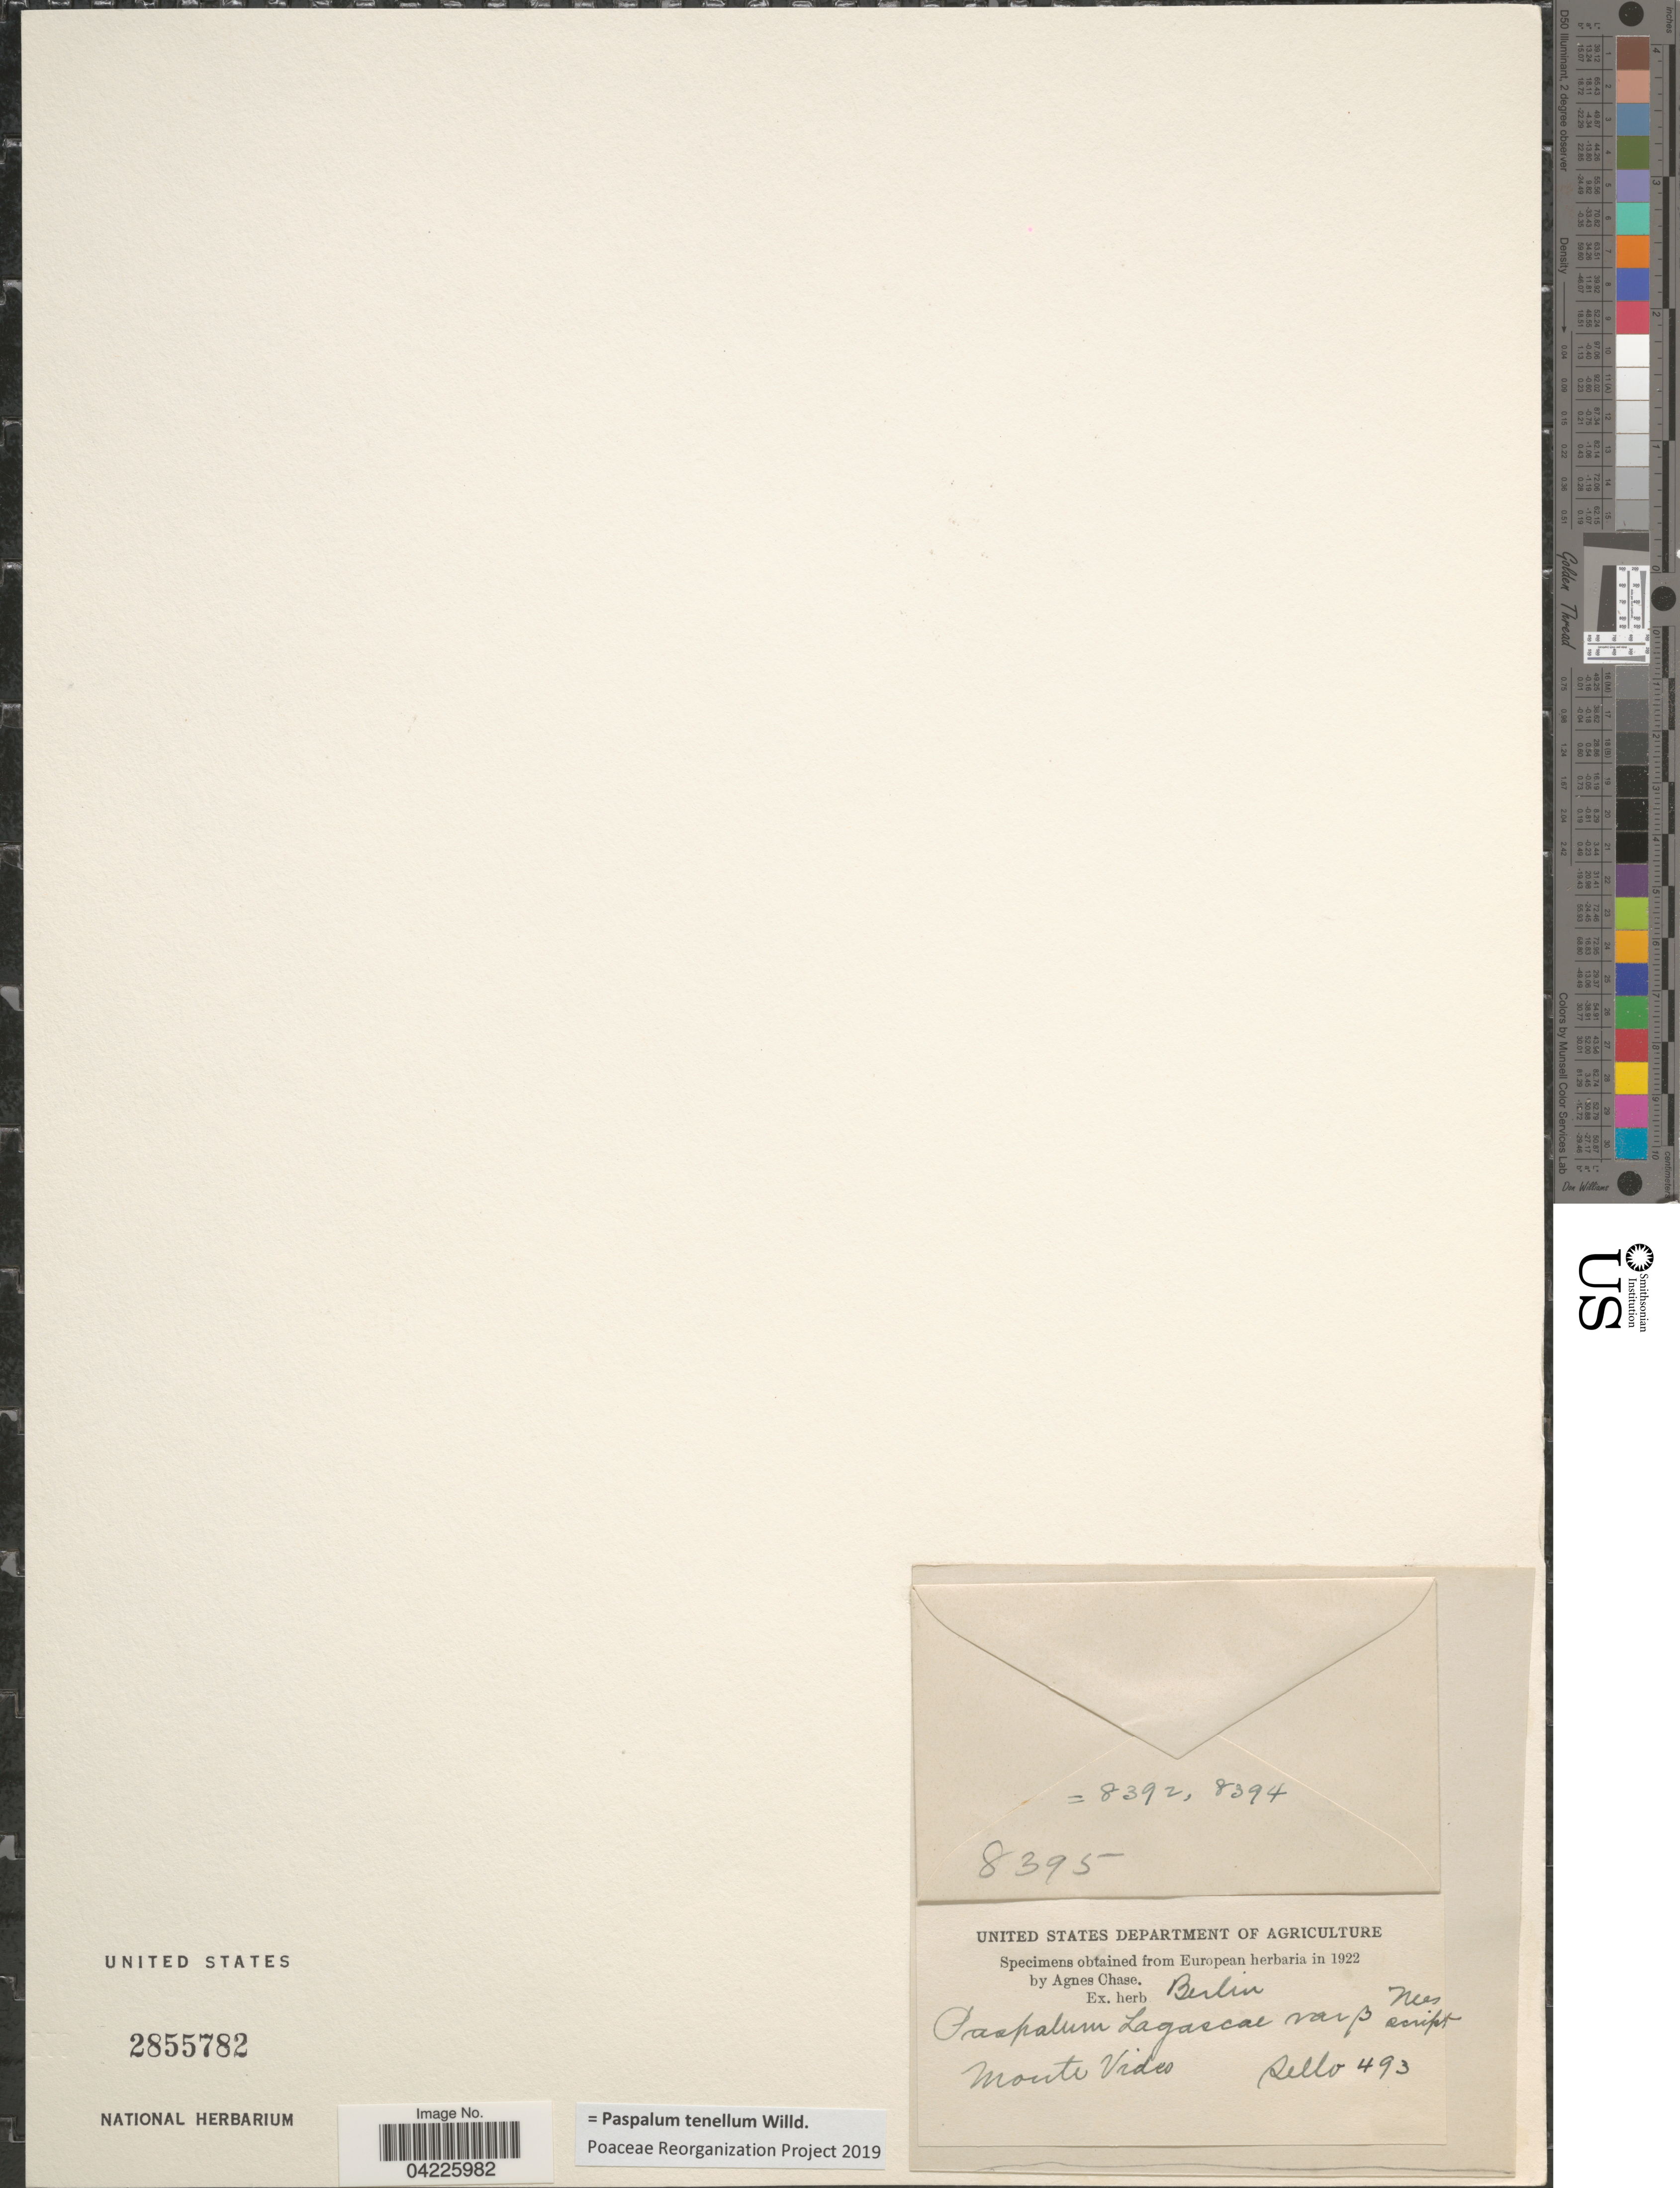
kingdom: Plantae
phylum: Tracheophyta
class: Liliopsida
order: Poales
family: Poaceae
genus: Paspalum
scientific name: Paspalum tenellum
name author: Willd.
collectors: Sello, --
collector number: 493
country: Uruguay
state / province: Montevideo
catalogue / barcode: US 2855782